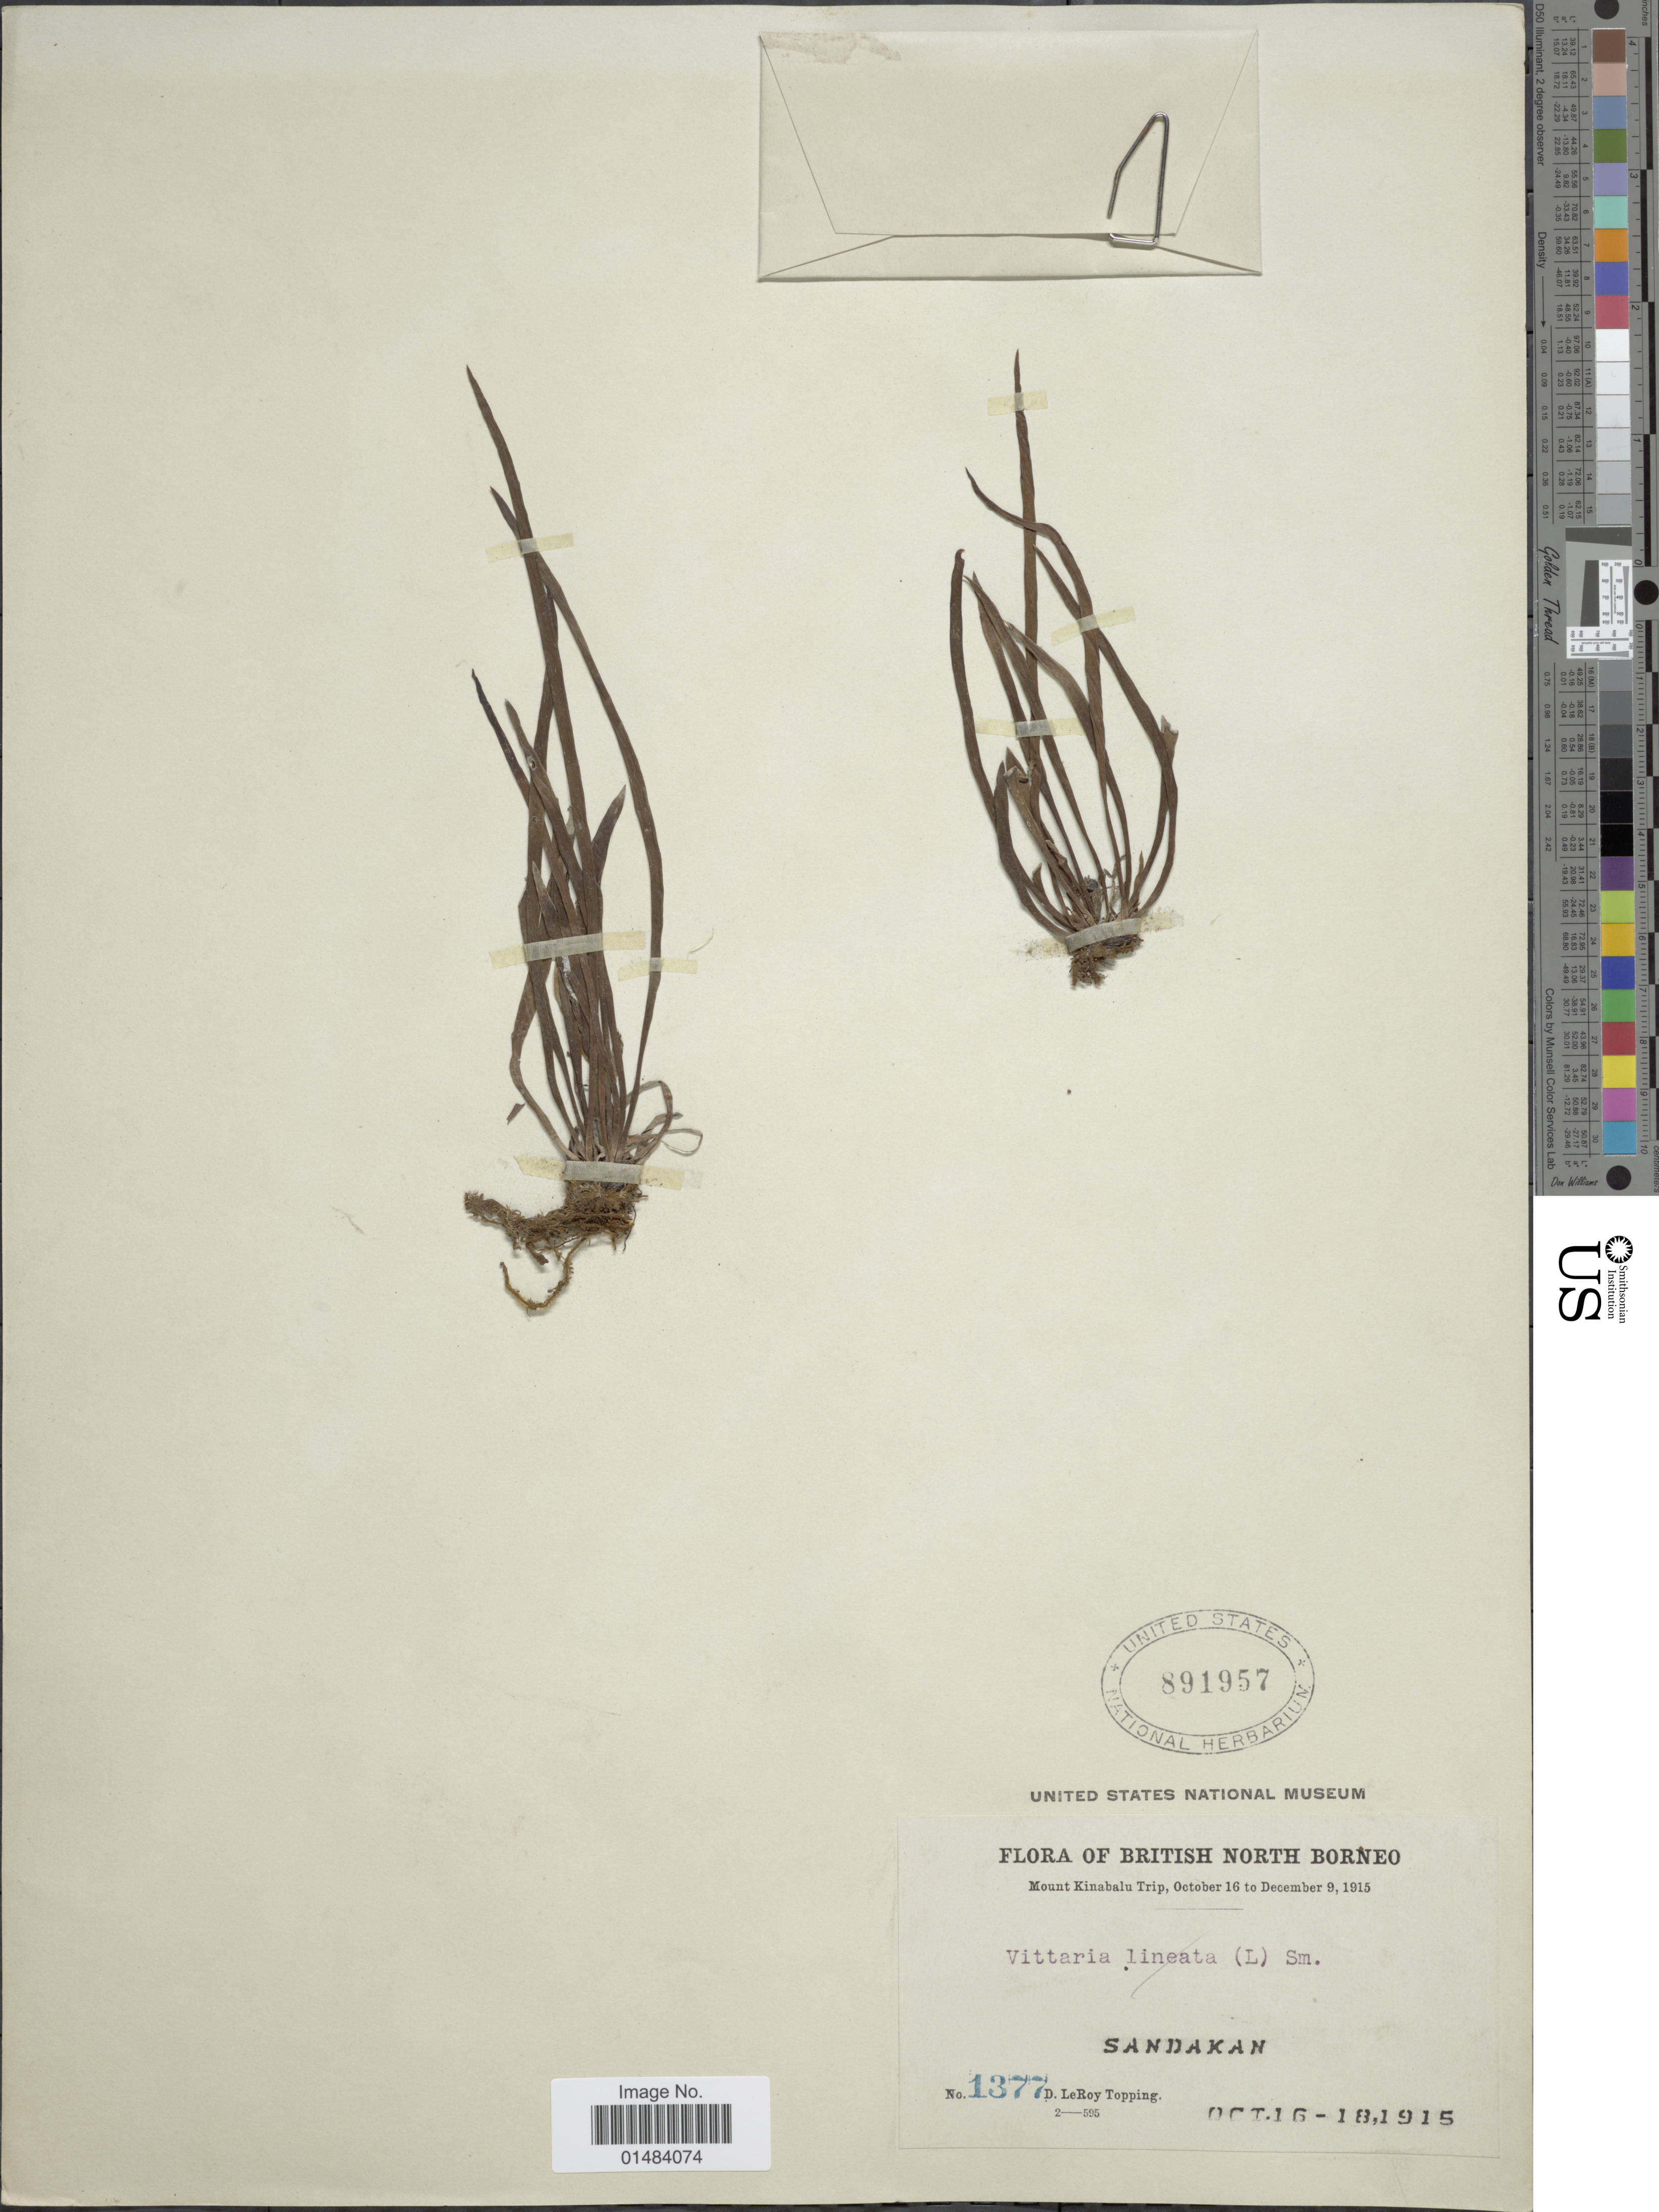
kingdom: Plantae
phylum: Tracheophyta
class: Polypodiopsida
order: Polypodiales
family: Pteridaceae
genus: Vittaria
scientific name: Vittaria lineata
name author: (L.) Sm.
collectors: D. L. Topping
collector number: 1377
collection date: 1915-10-16/1915-10-18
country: Malaysia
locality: British North Borneo, Sandakan.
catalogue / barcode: US 891957